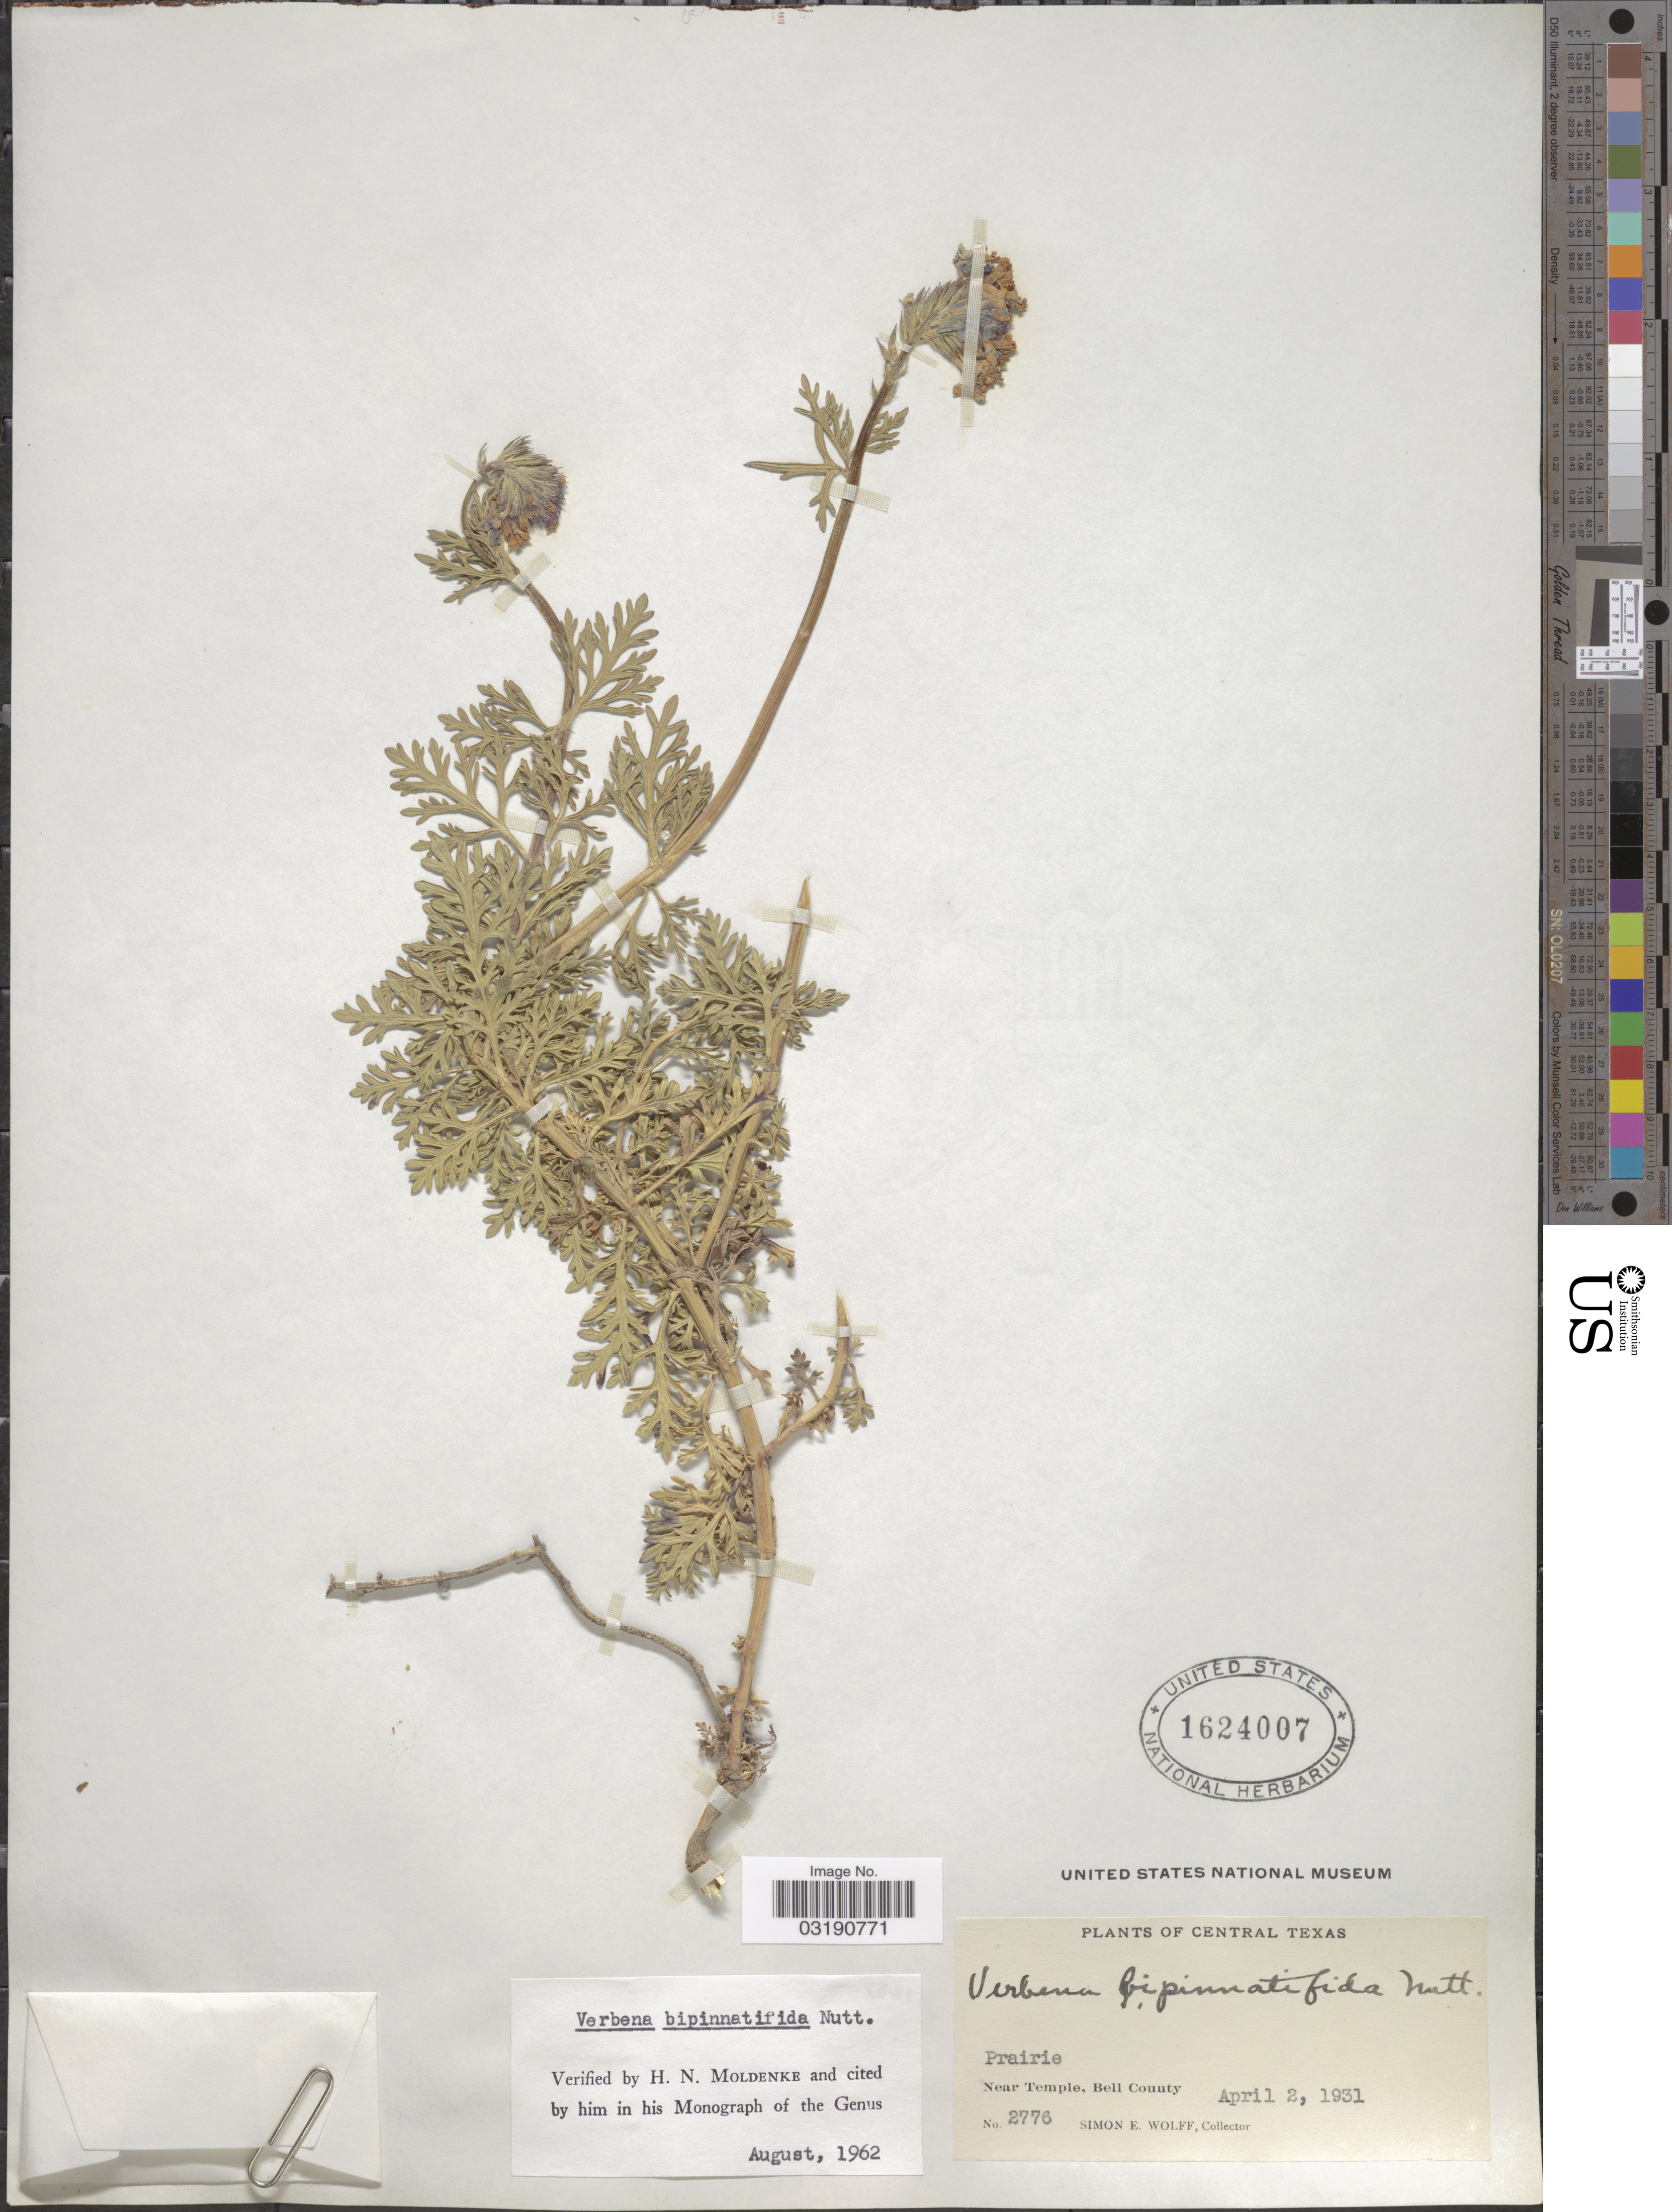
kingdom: Plantae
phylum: Tracheophyta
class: Magnoliopsida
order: Lamiales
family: Verbenaceae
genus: Verbena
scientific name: Verbena bipinnatifida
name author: (Schauer) Nutt.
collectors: S. E. Wolff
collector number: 2776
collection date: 1931-04-02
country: United States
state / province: Texas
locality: Central Texas. Near Temple, Bell County.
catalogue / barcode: US 1624007